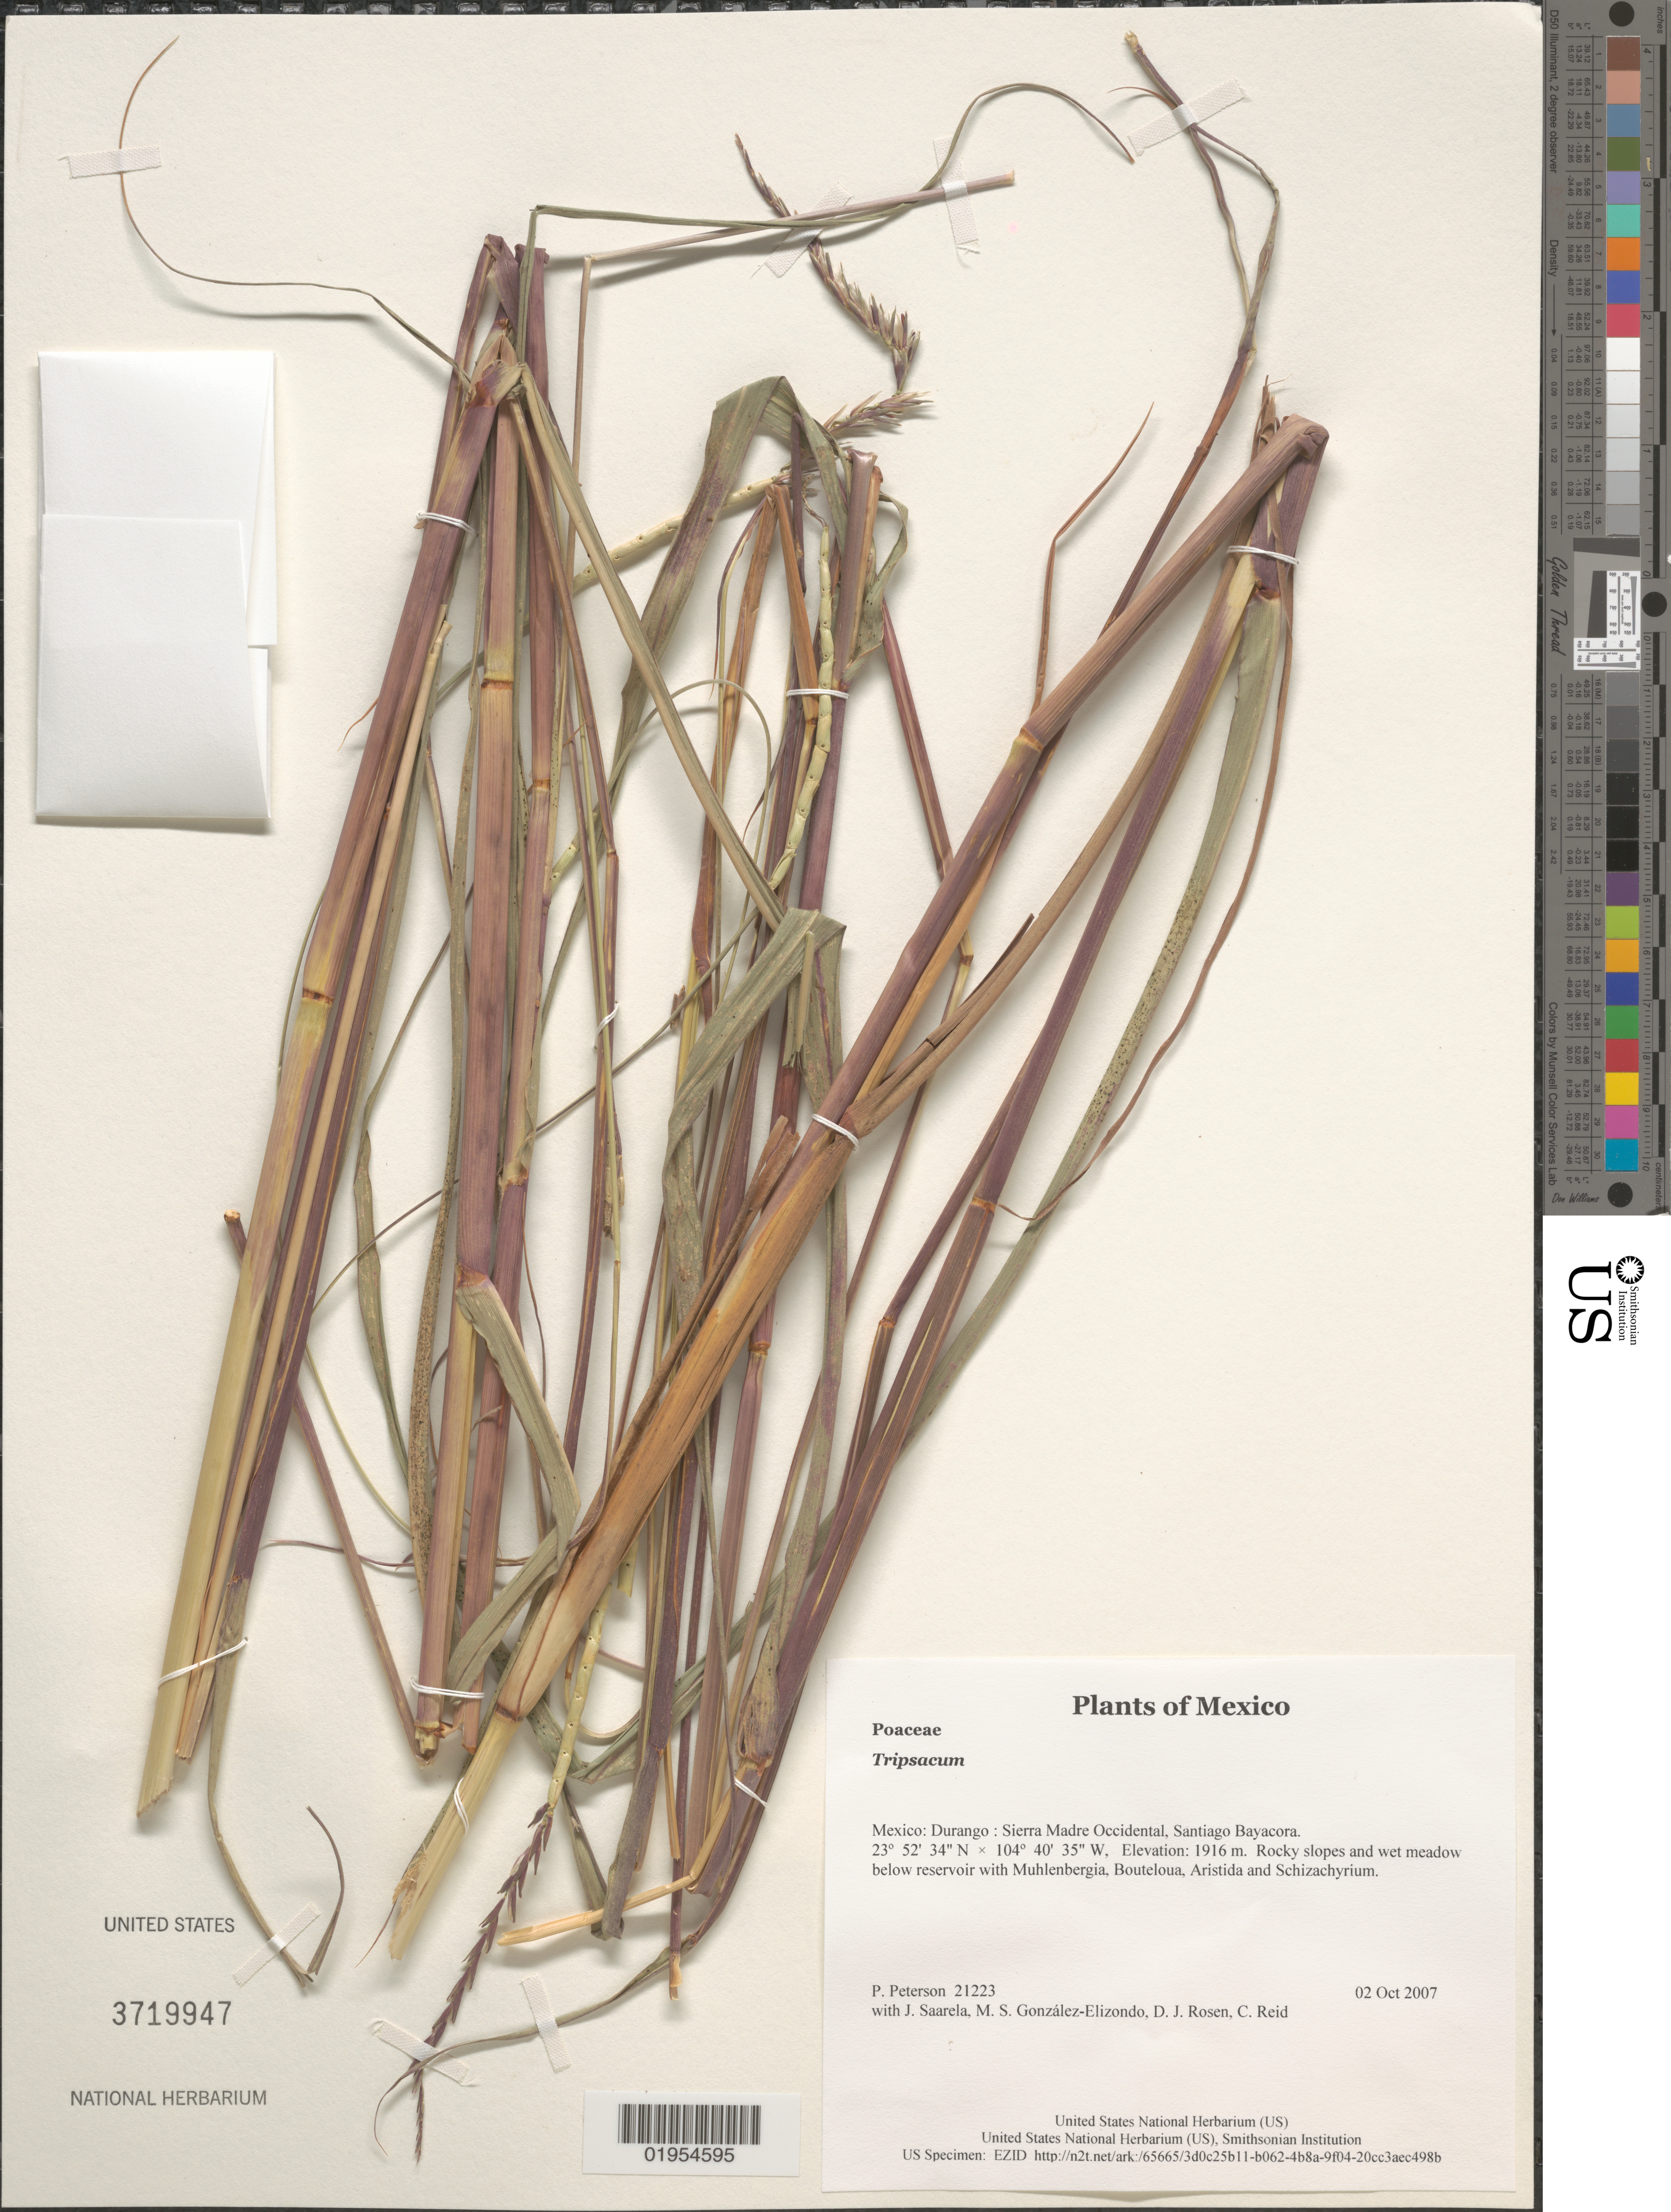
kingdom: Plantae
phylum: Tracheophyta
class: Liliopsida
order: Poales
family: Poaceae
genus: Tripsacum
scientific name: Tripsacum sp.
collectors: P. M. Peterson, J. Saarela, M. S. González-Elizondo, D. J. Rosen & C. Reid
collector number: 21223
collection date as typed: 02 Oct 2007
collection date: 2007-10-02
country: Mexico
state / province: Durango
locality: Sierra Madre Occidental, Santiago Bayacora.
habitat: Rocky slopes and wet meadow below reservoir with Muhlenbergia, Bouteloua, Aristida and Schizachyrium.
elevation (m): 1916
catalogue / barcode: US 3719947